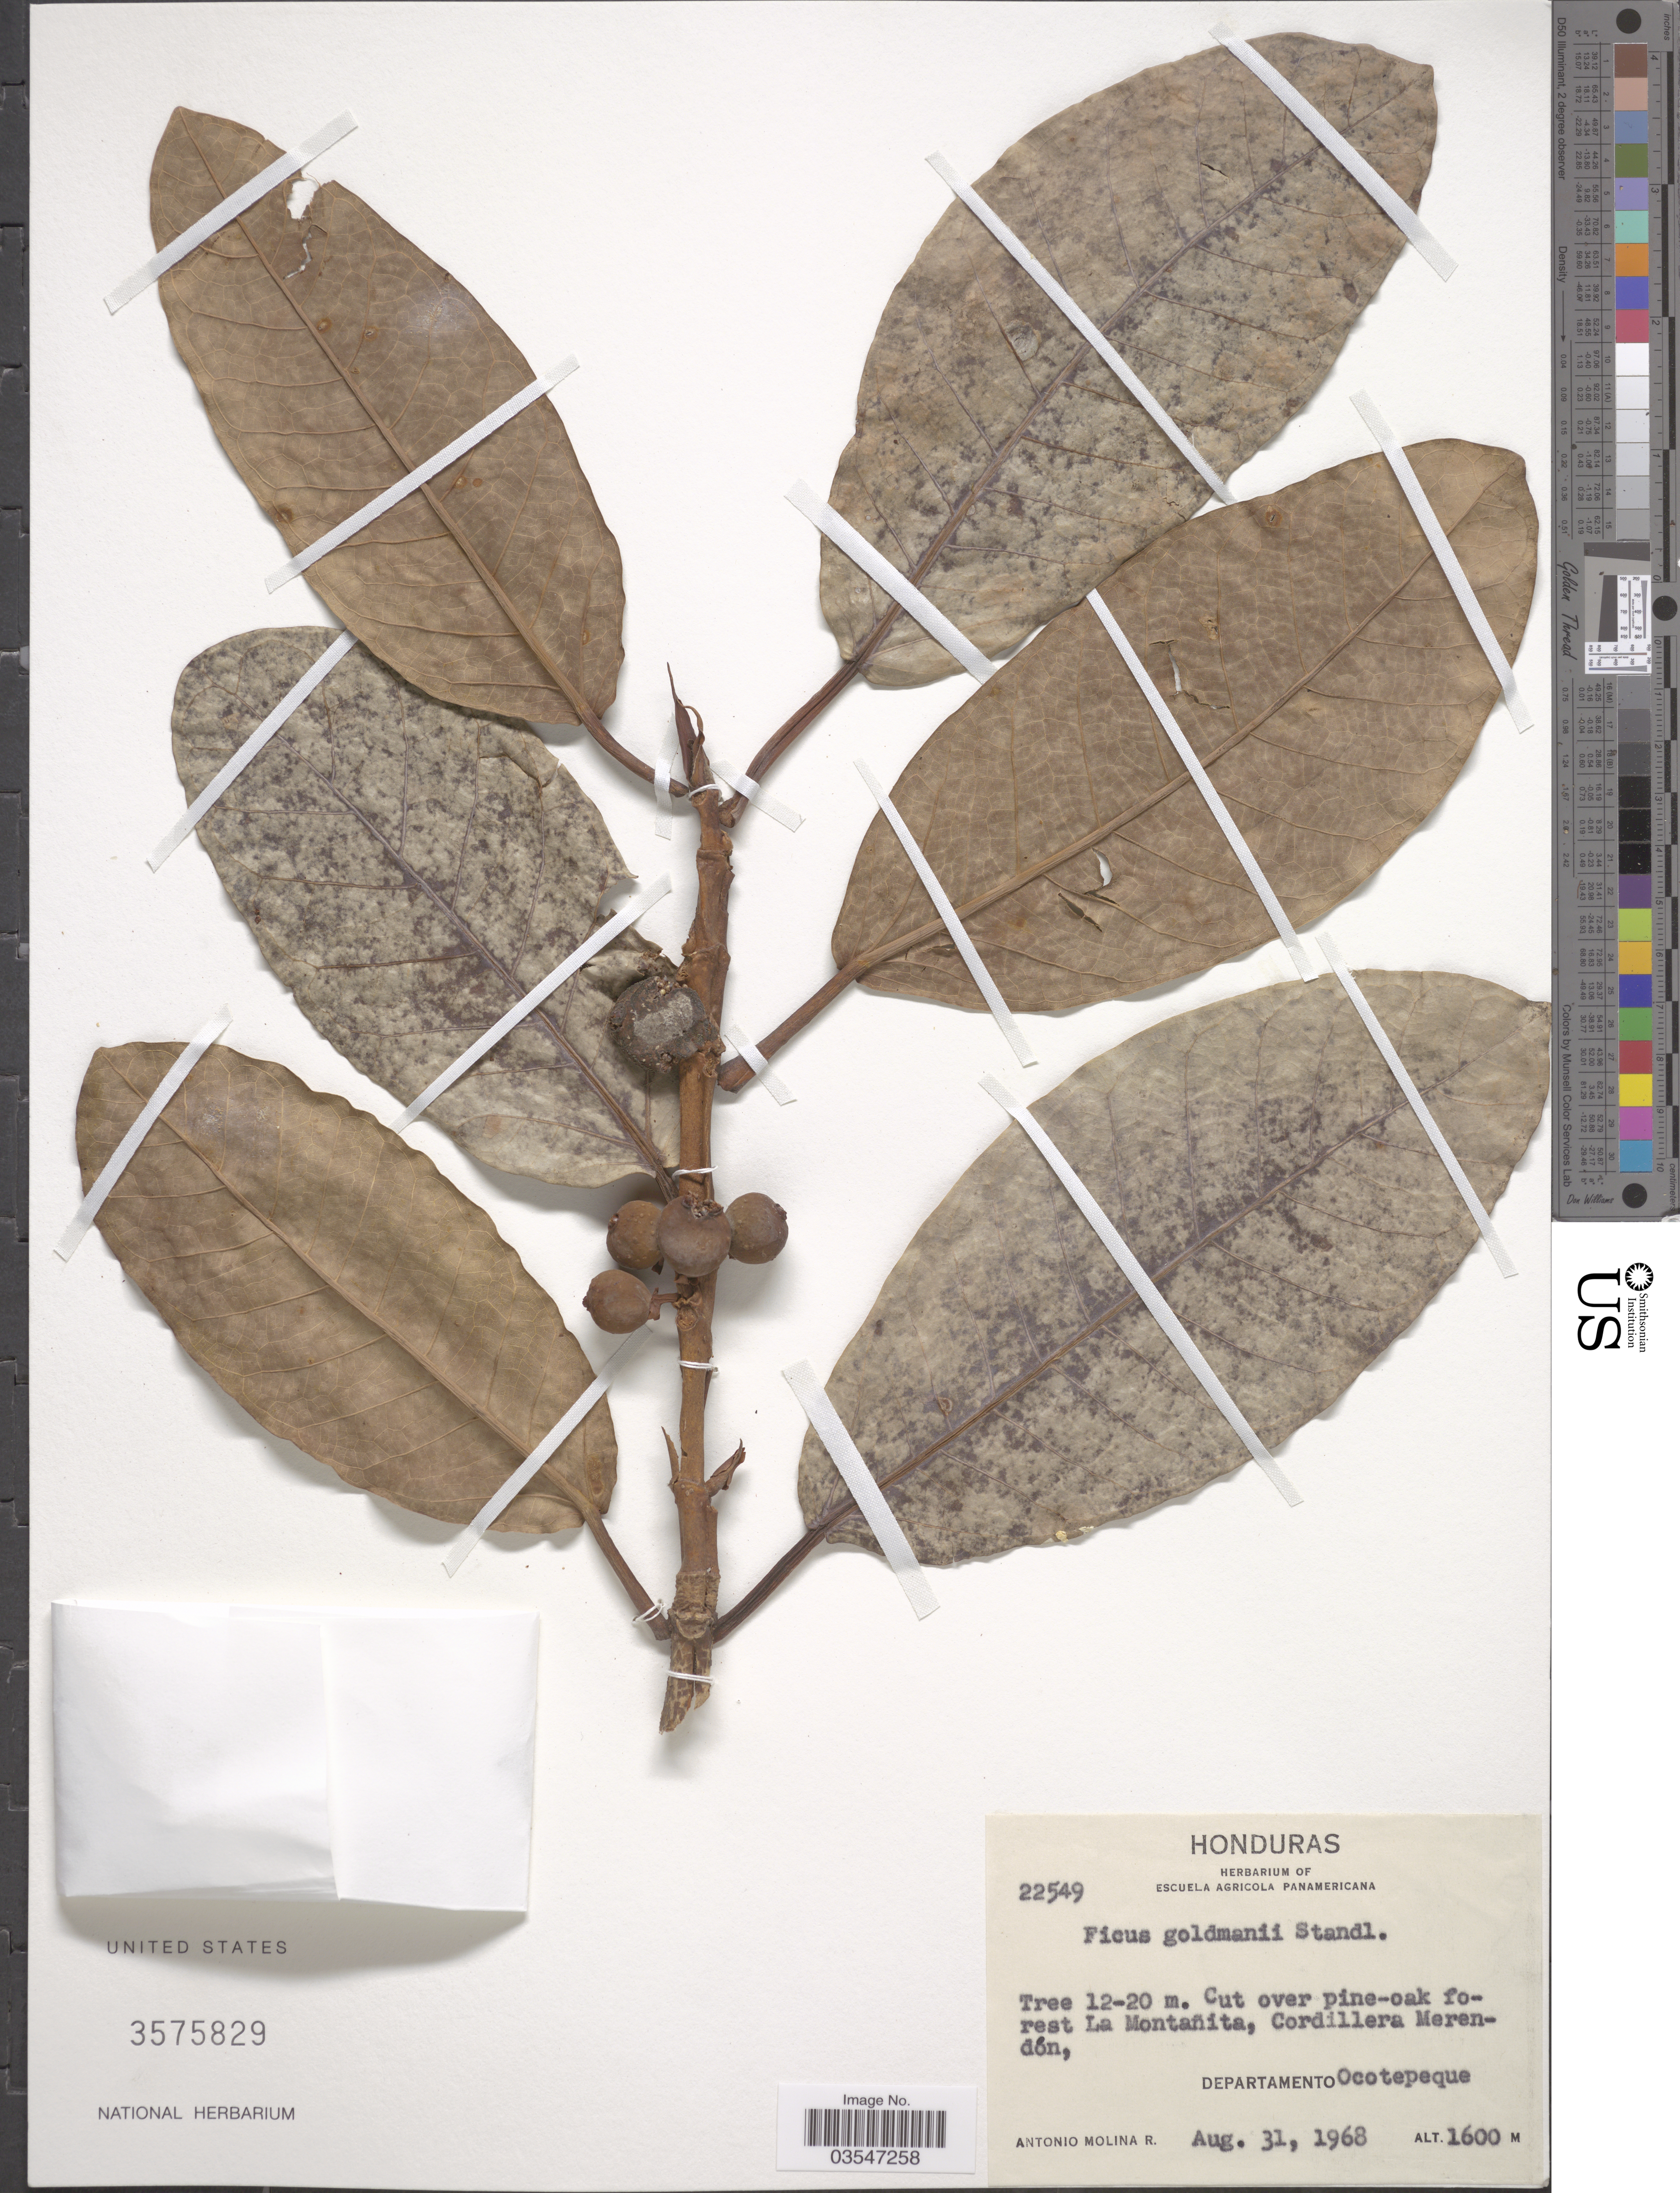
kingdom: Plantae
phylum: Tracheophyta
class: Magnoliopsida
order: Rosales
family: Moraceae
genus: Ficus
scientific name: Ficus crocata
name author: (Miq.) Miq.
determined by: Cardoso Pederneiras, L.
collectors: A. Molina R.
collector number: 22549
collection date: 1968-08-31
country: Honduras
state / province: Ocotepeque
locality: La Montañita, Cordillera Merendón, Departamento Ocotepeque.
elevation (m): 1600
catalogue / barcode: US 3575829